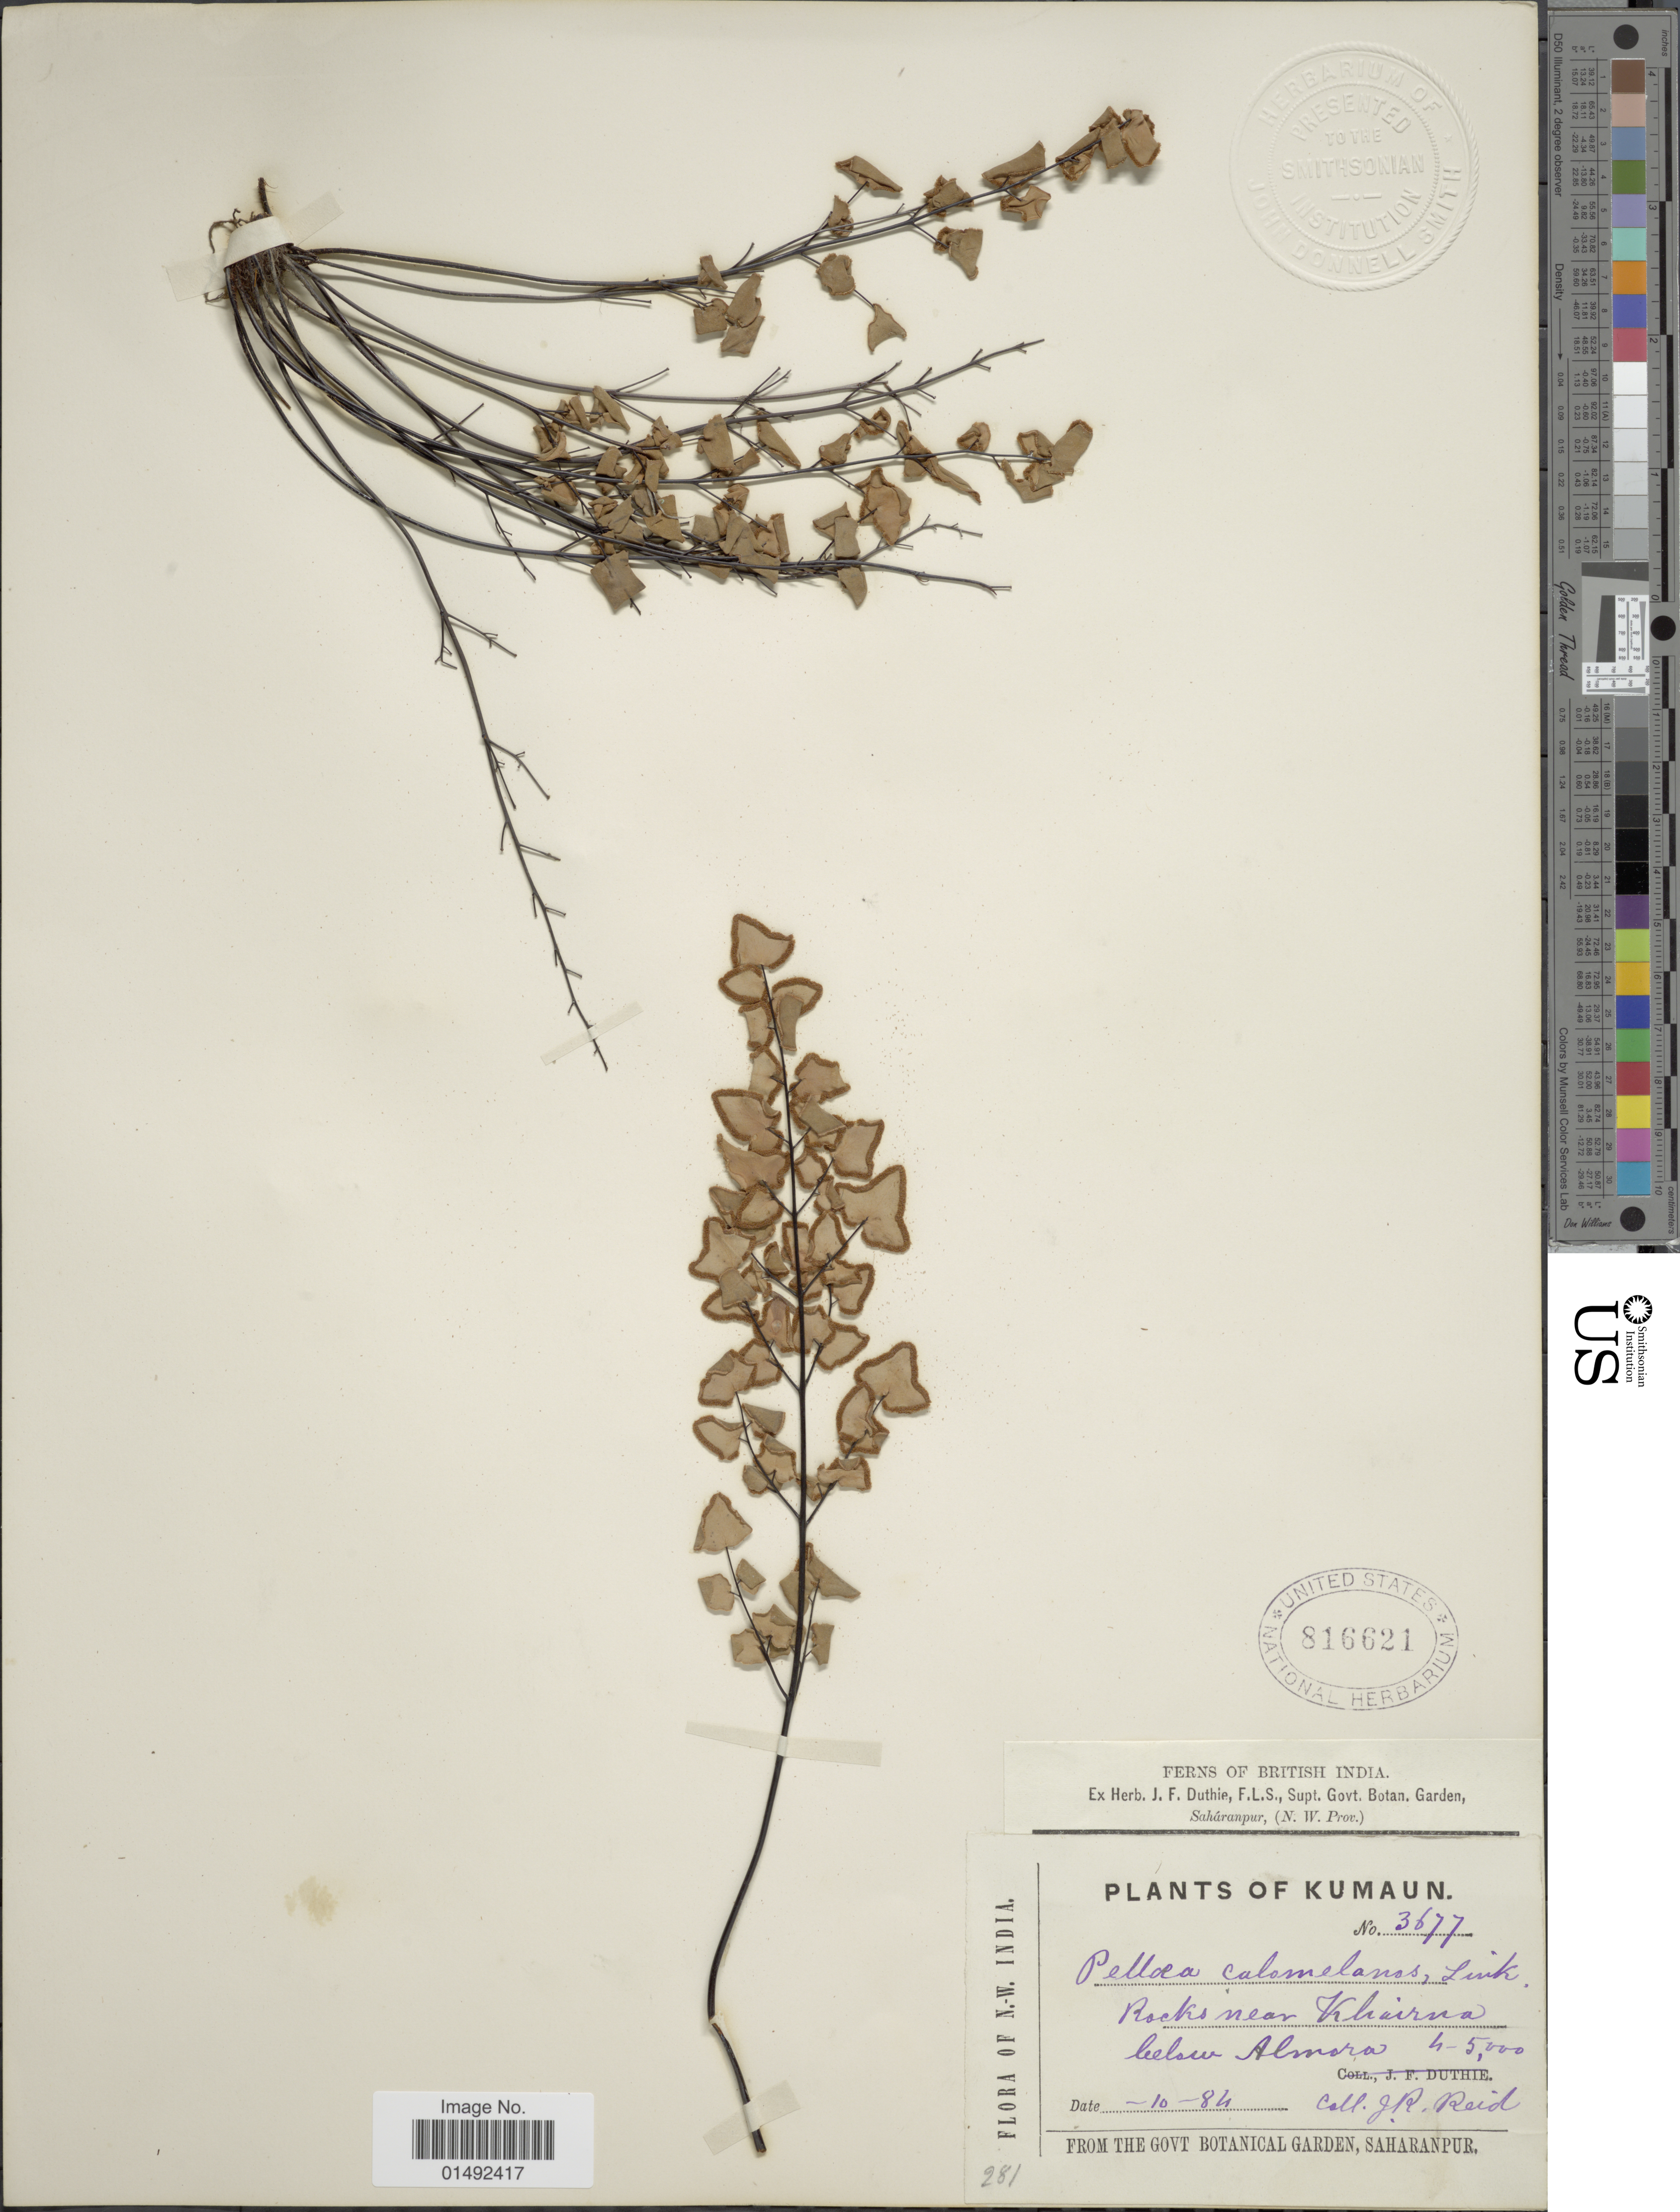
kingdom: Plantae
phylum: Tracheophyta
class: Polypodiopsida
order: Polypodiales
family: Pteridaceae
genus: Pellaea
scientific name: Pellaea calomelanos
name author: (Sw.) Link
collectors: J. Reid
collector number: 3677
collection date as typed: Transcribed d/m/y: /10/84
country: India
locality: British India, N.W. India, Kumaun, Rocks near Khairna below Almora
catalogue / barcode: US 816621